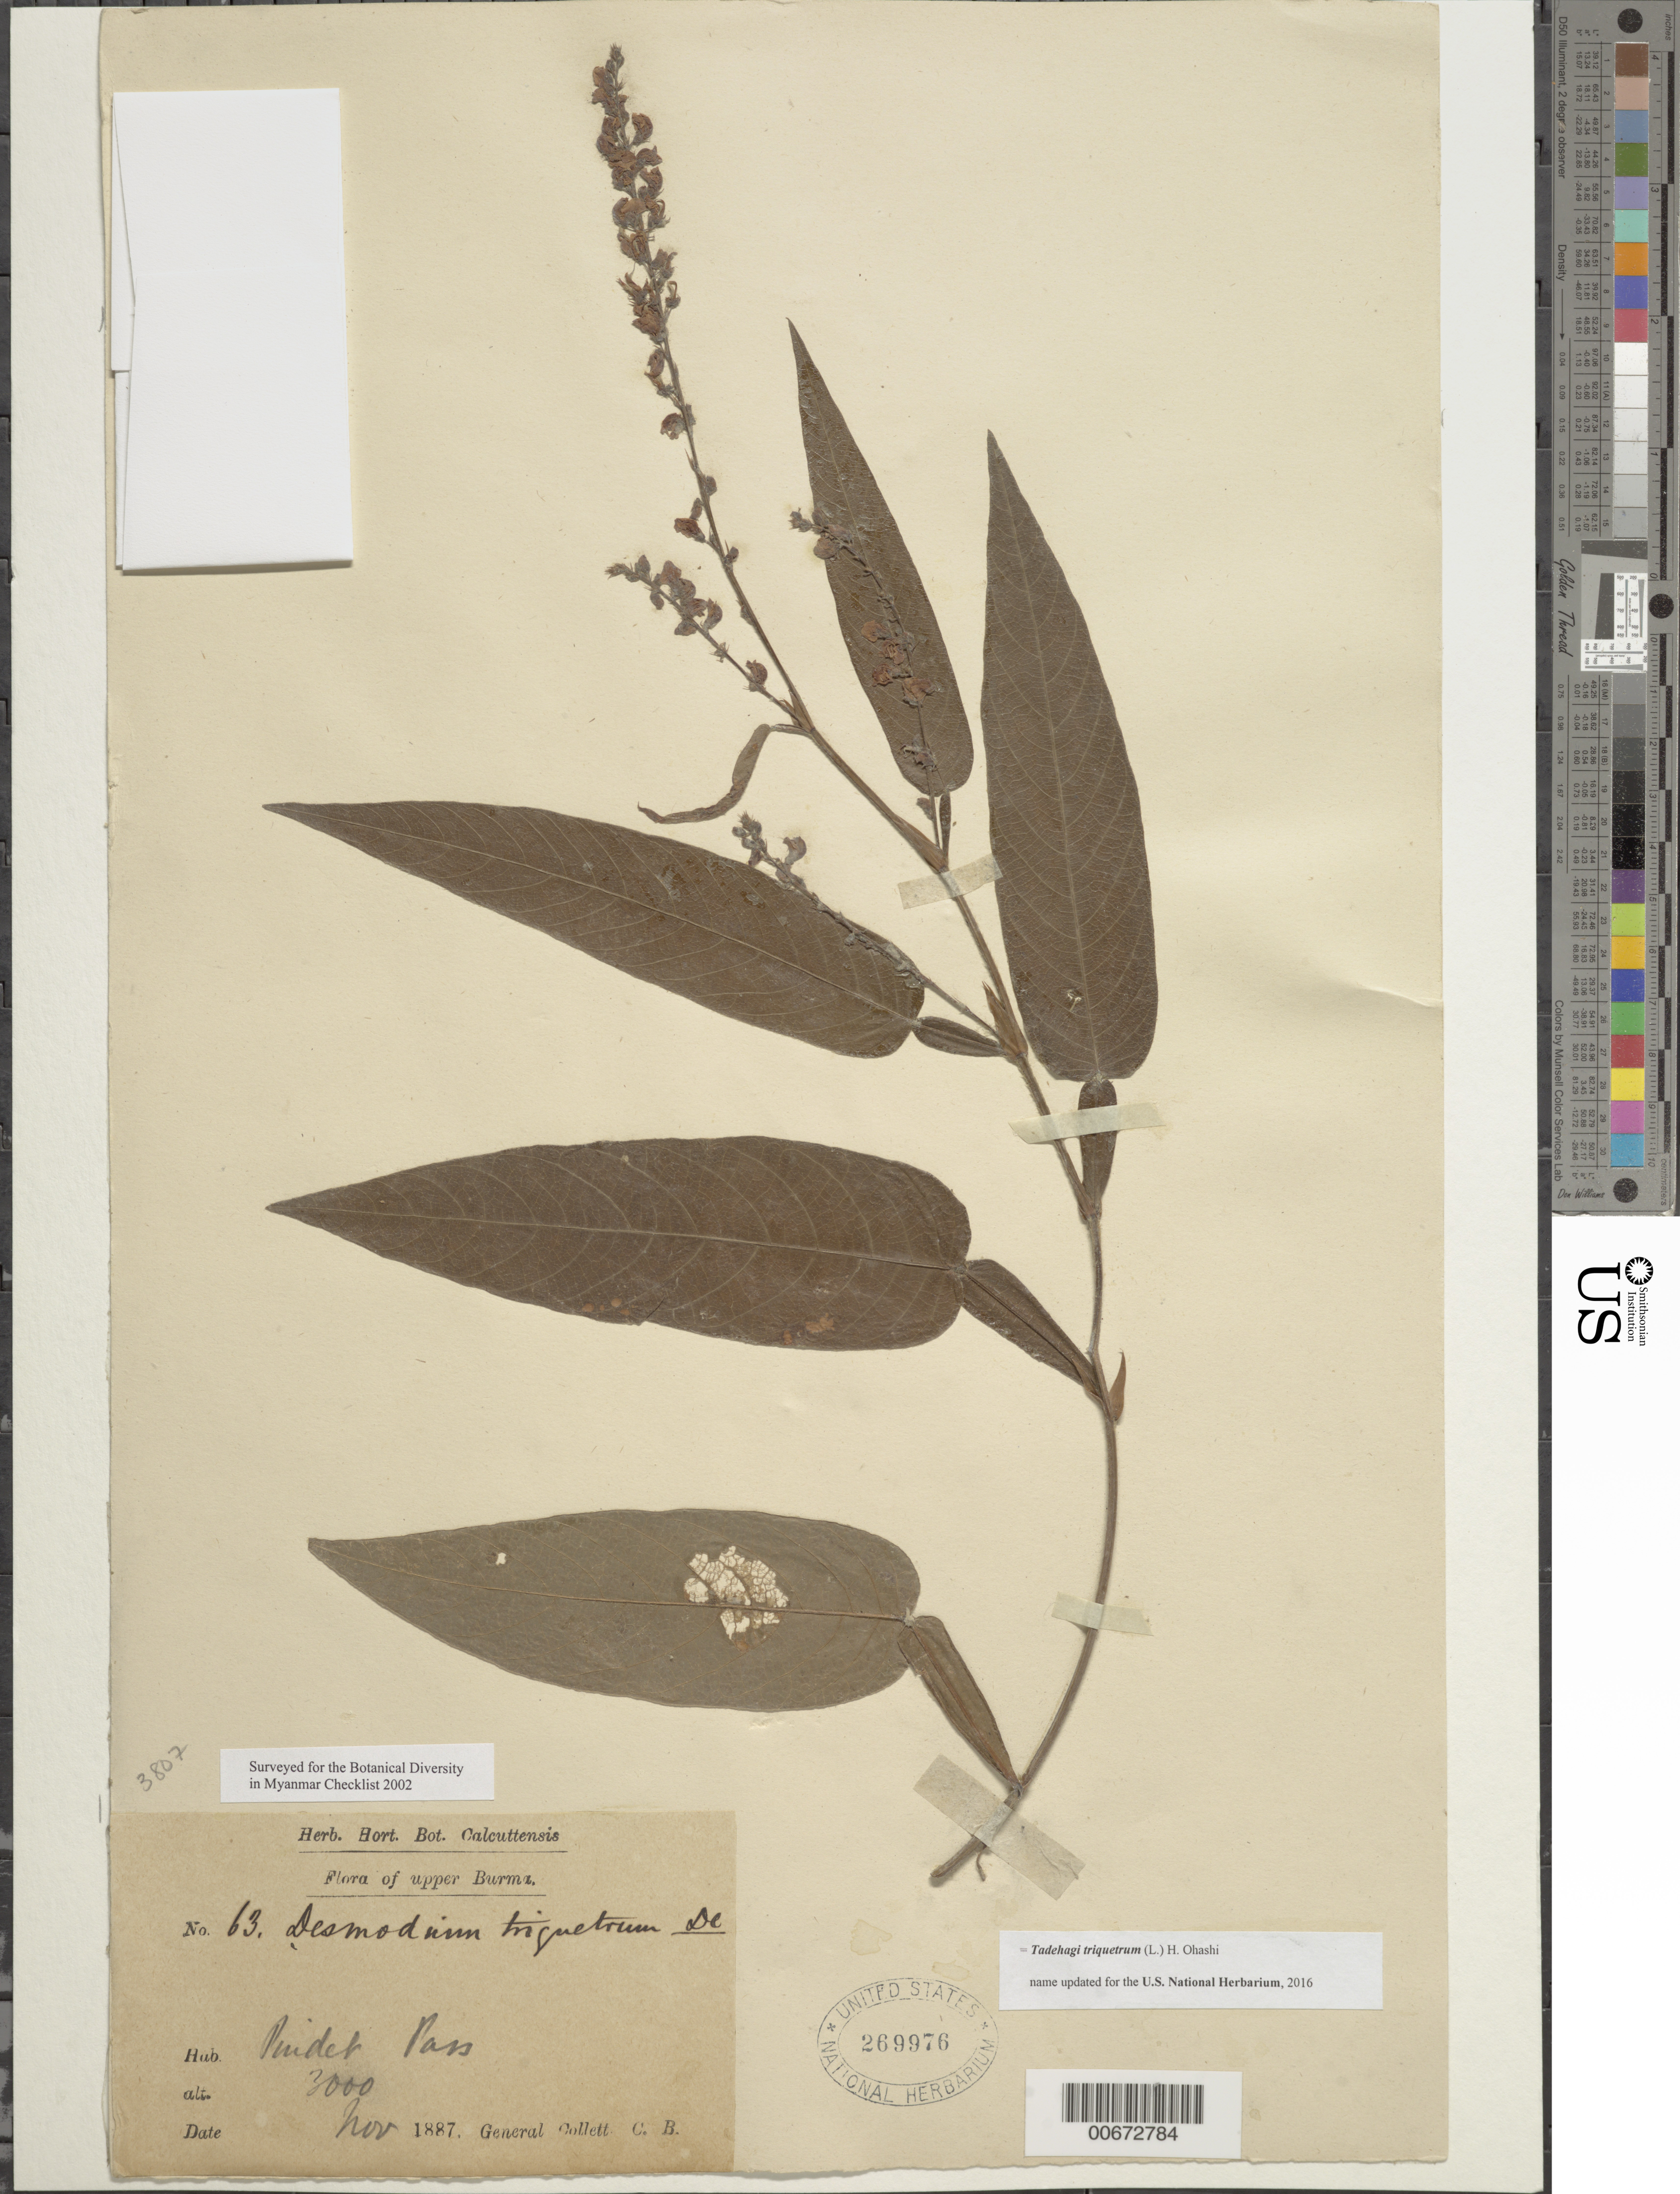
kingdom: Plantae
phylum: Tracheophyta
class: Magnoliopsida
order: Fabales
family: Fabaceae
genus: Tadehagi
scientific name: Tadehagi triquetrum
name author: (L.) H. Ohashi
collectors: C. B. Collett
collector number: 63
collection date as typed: Nov 1887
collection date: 1887-11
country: Myanmar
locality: Puident Pass.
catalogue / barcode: US 269976